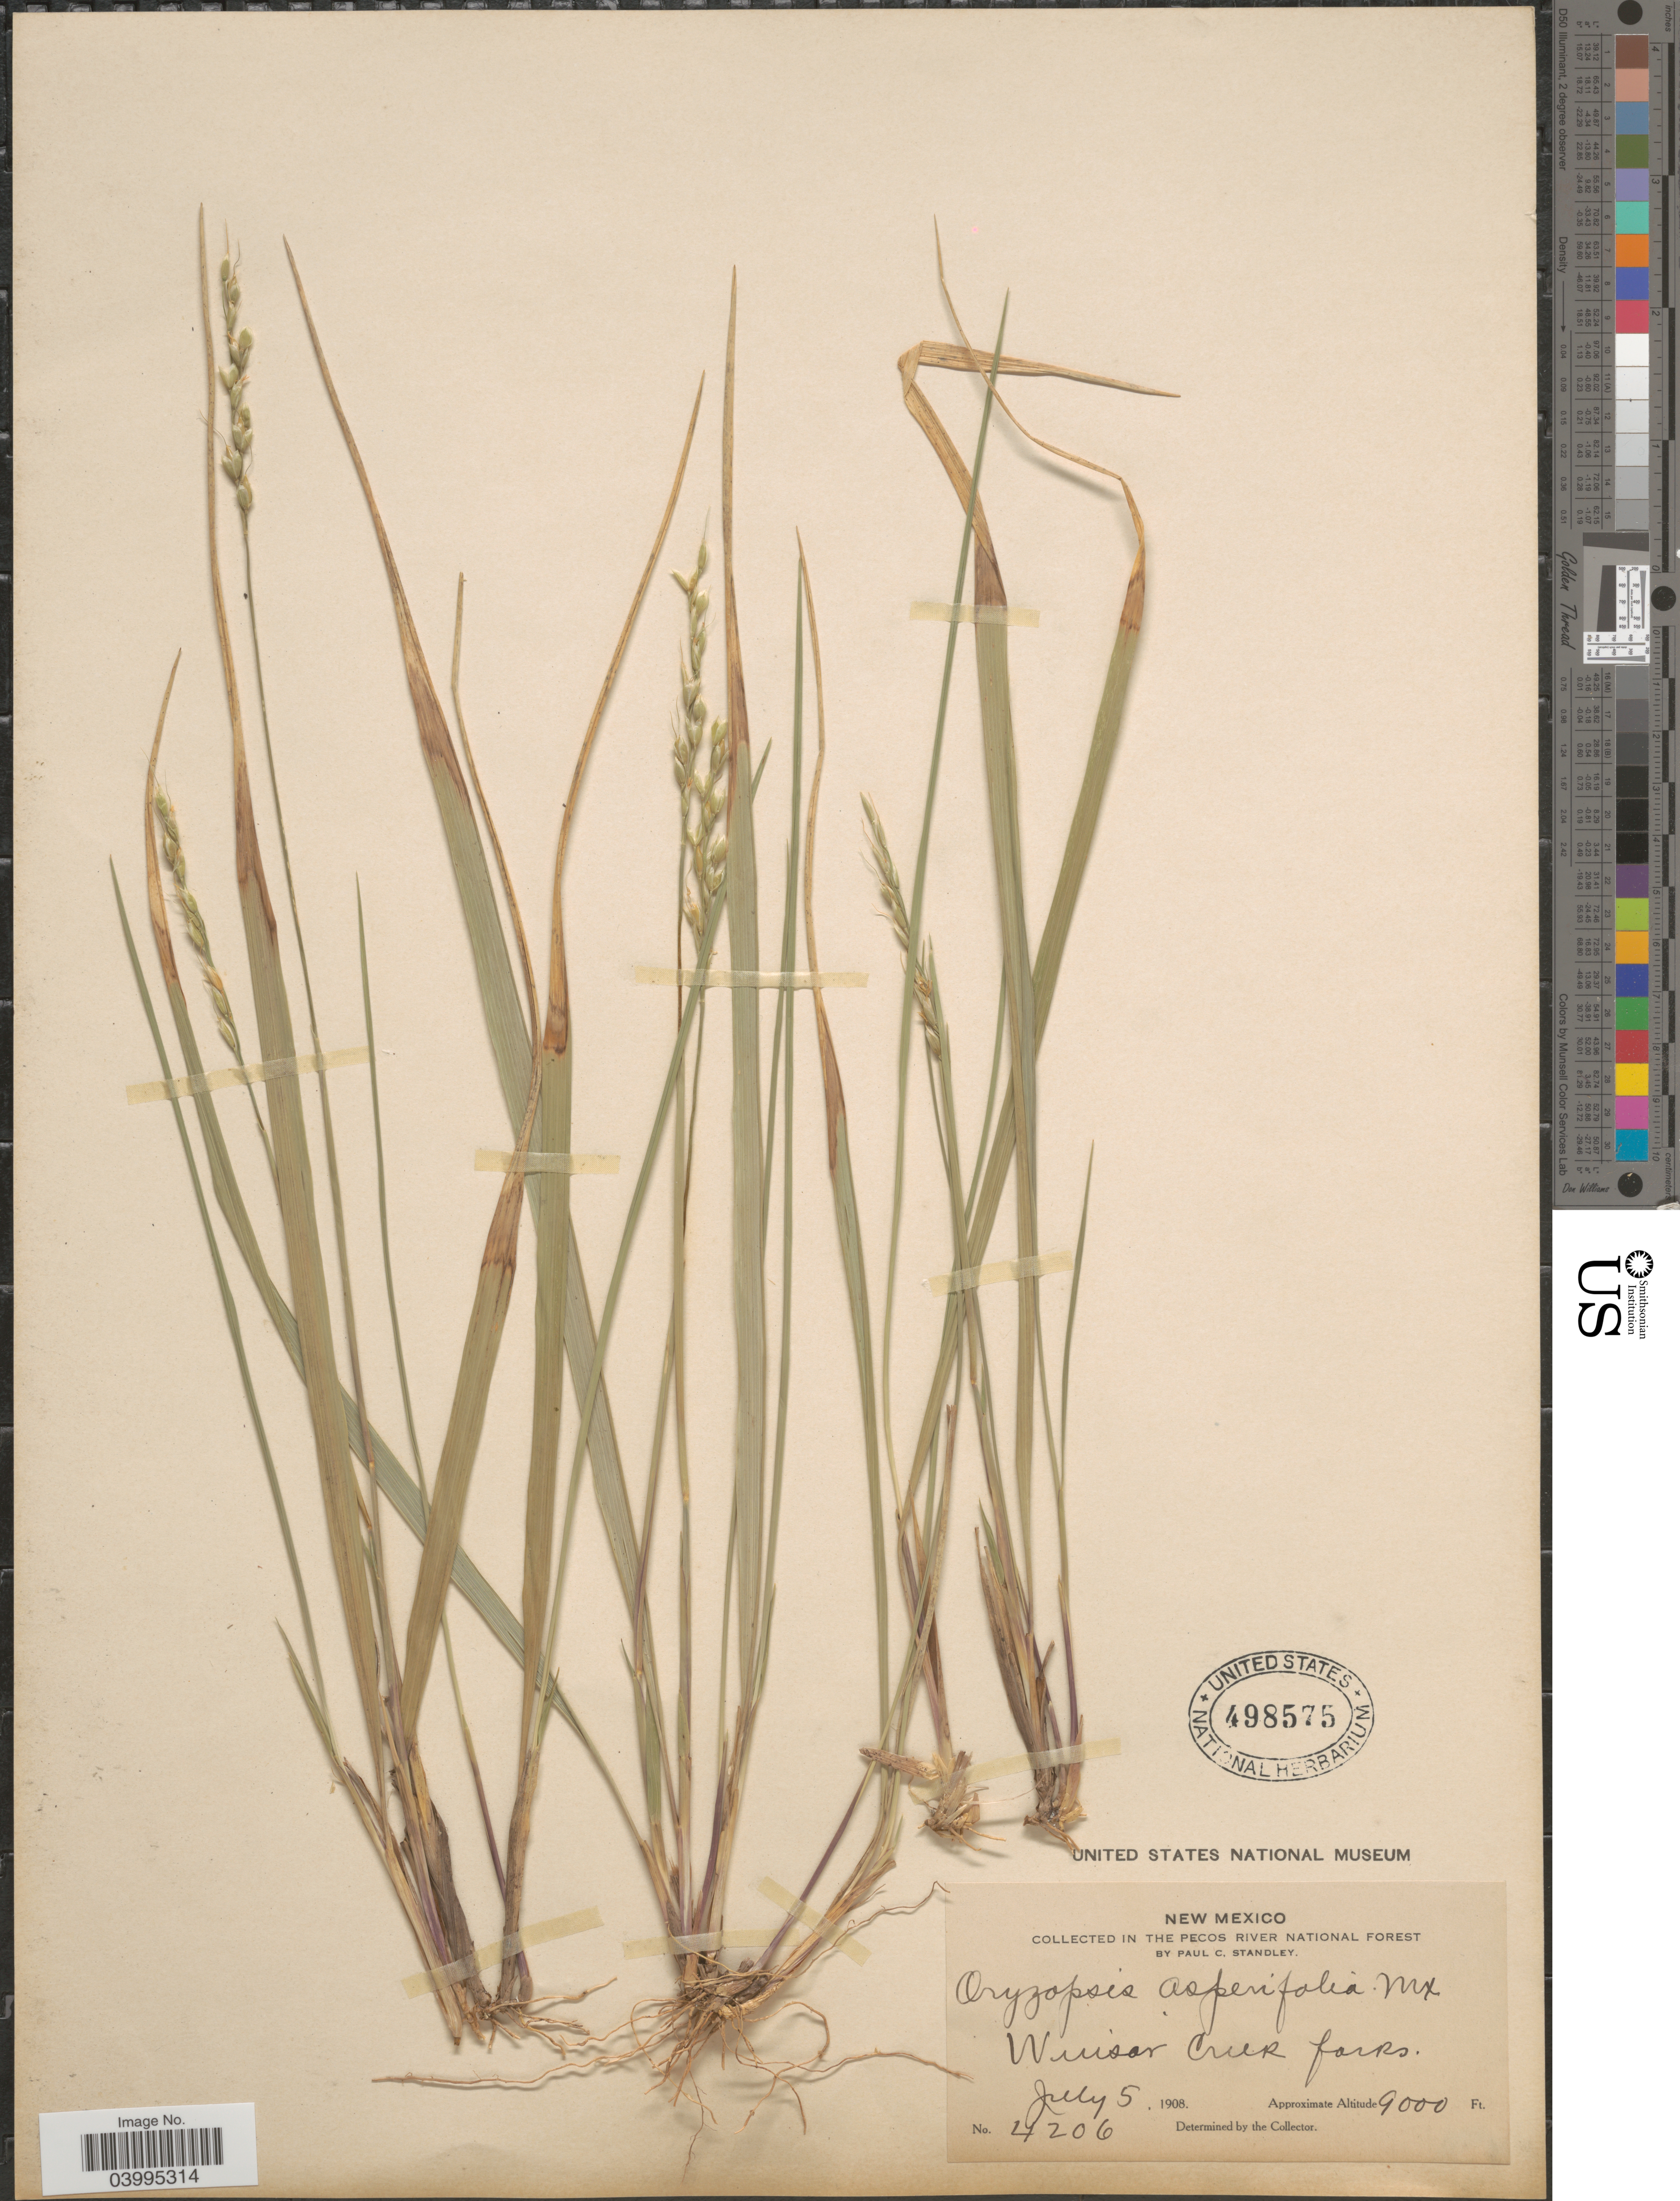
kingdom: Plantae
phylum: Tracheophyta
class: Liliopsida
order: Poales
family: Poaceae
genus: Oryzopsis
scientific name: Oryzopsis asperifolia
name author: Michx.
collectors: P. C. Standley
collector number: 4206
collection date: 1908-07-05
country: United States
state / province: New Mexico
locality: In the Pecos River National Forest. Winsor Creek forks.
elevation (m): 2743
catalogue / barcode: US 498575